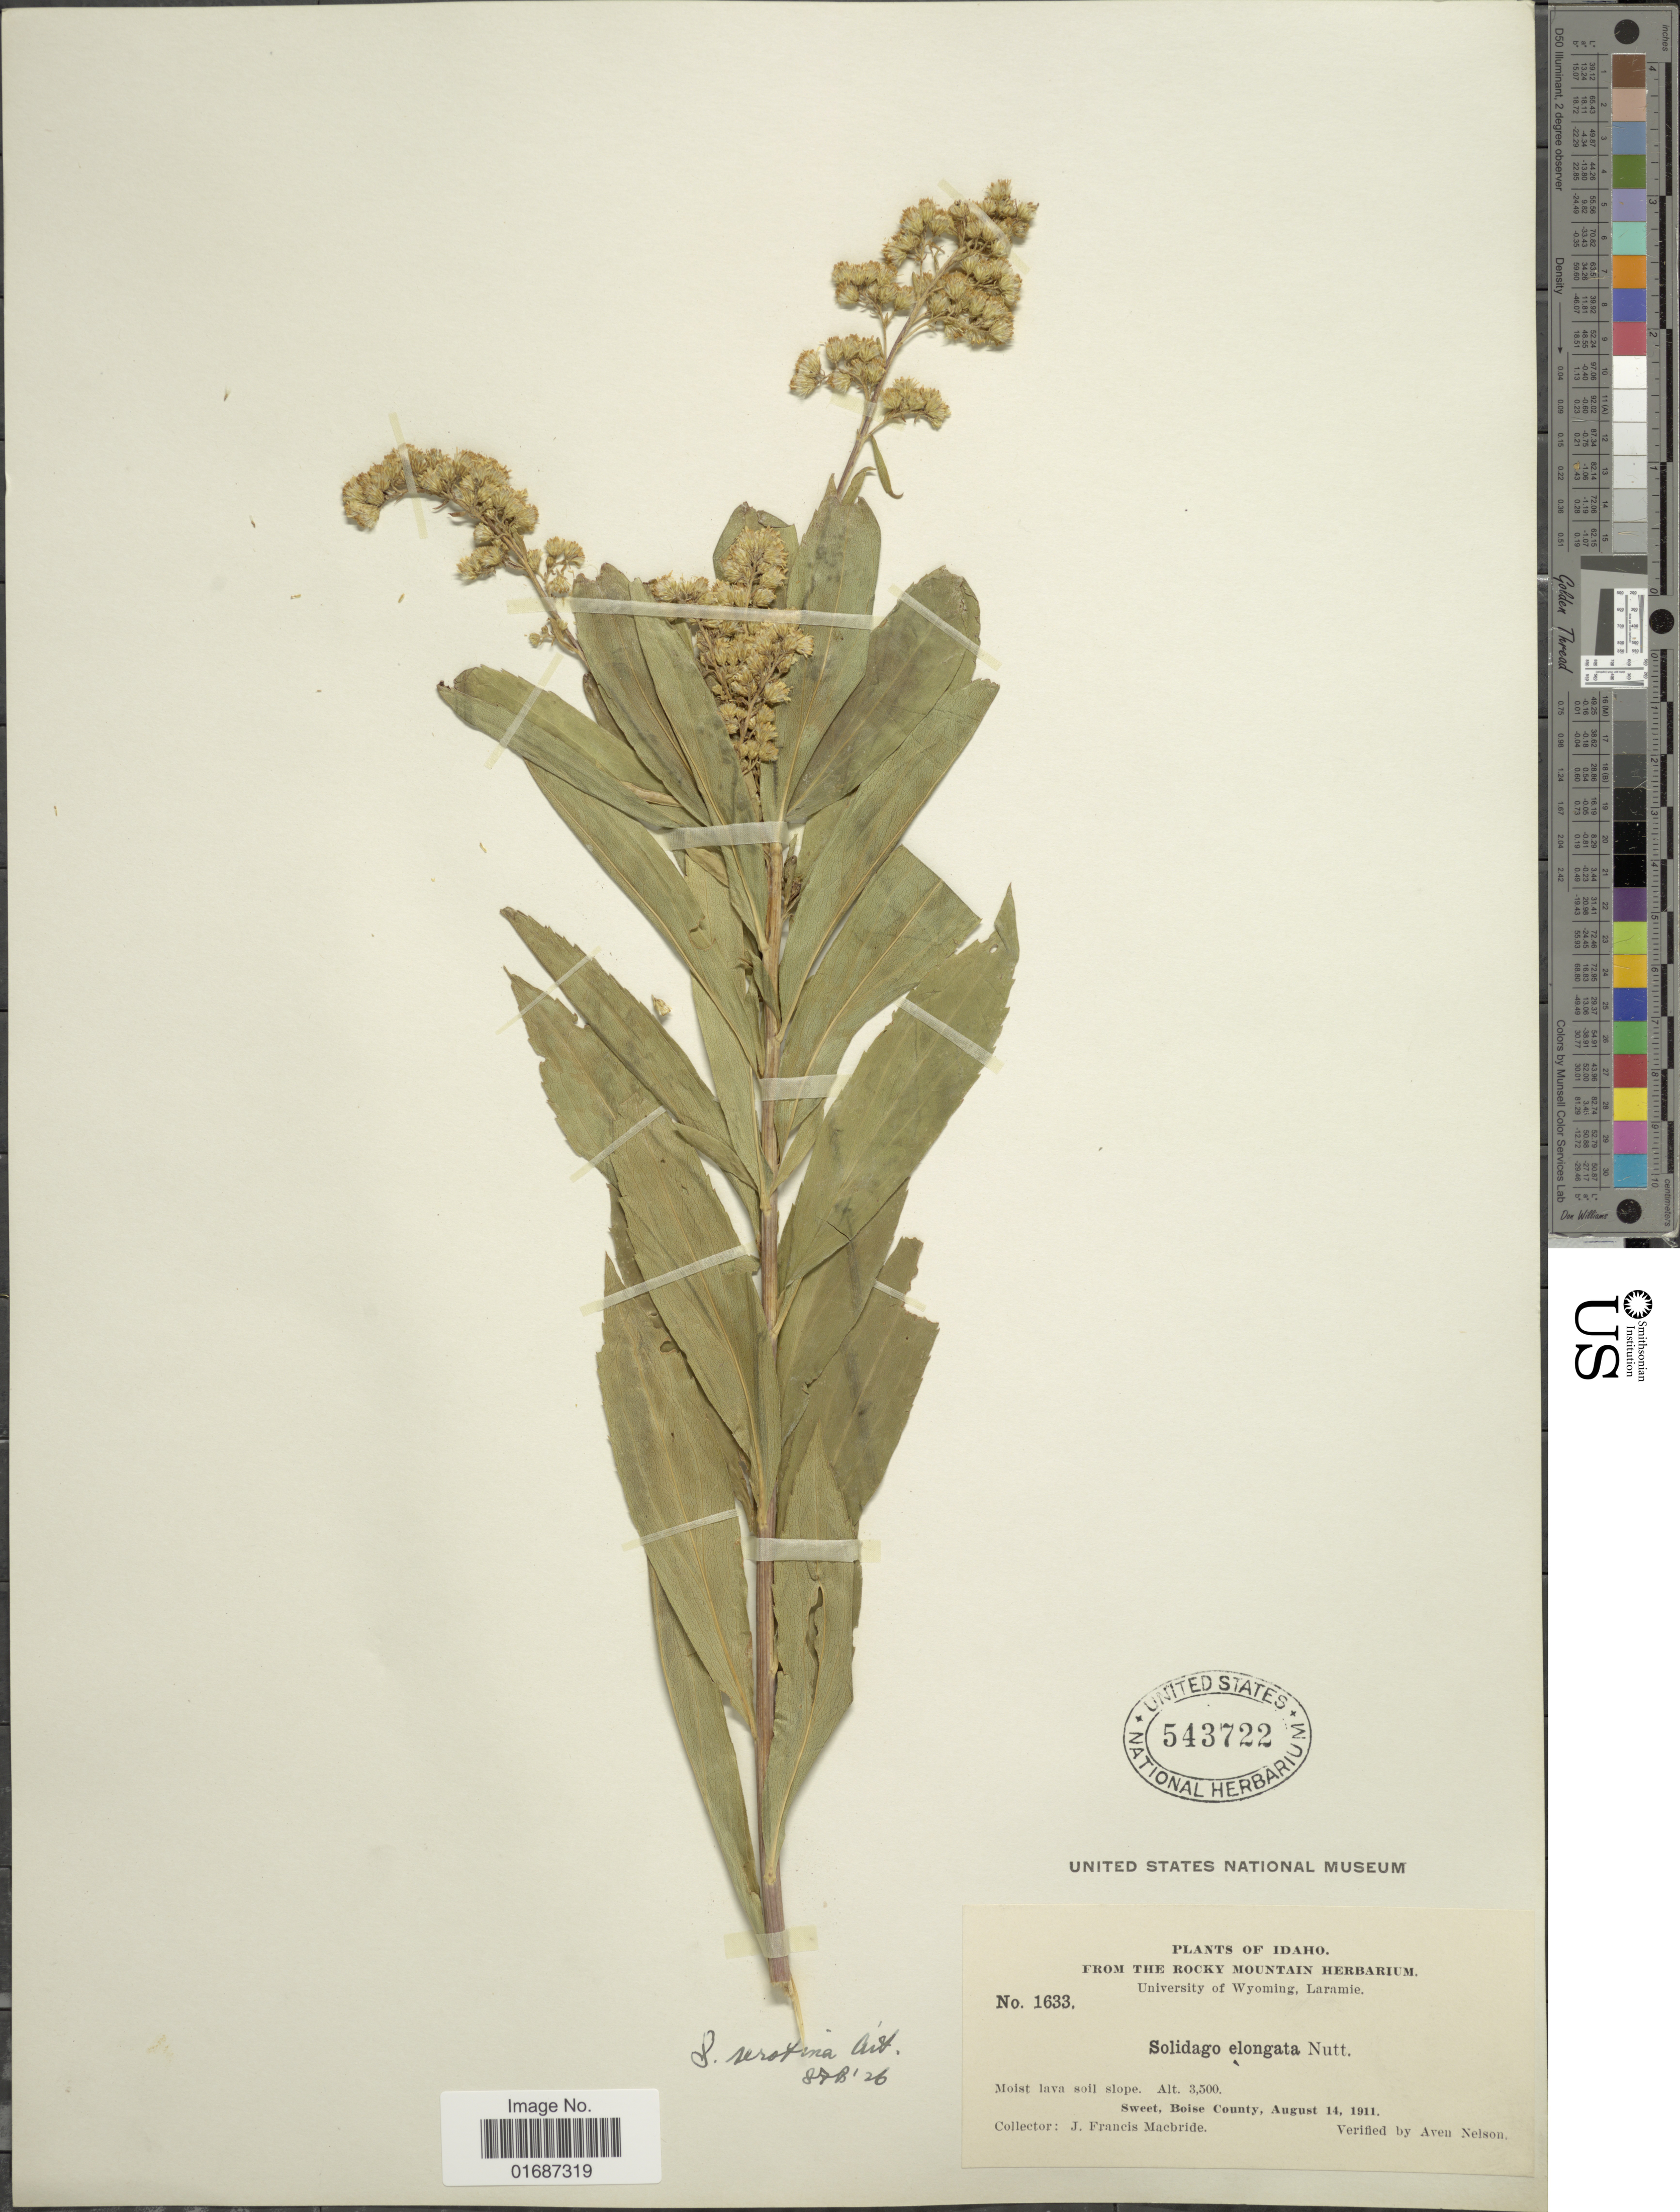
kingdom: Plantae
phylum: Tracheophyta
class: Magnoliopsida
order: Asterales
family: Asteraceae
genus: Solidago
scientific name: Solidago gigantea var. leiophylla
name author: Fernald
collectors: J. F. Macbride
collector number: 1633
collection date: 1911-08-14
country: United States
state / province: Idaho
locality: Moist lava soil slope, Sweet, Boise County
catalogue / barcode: US 543722